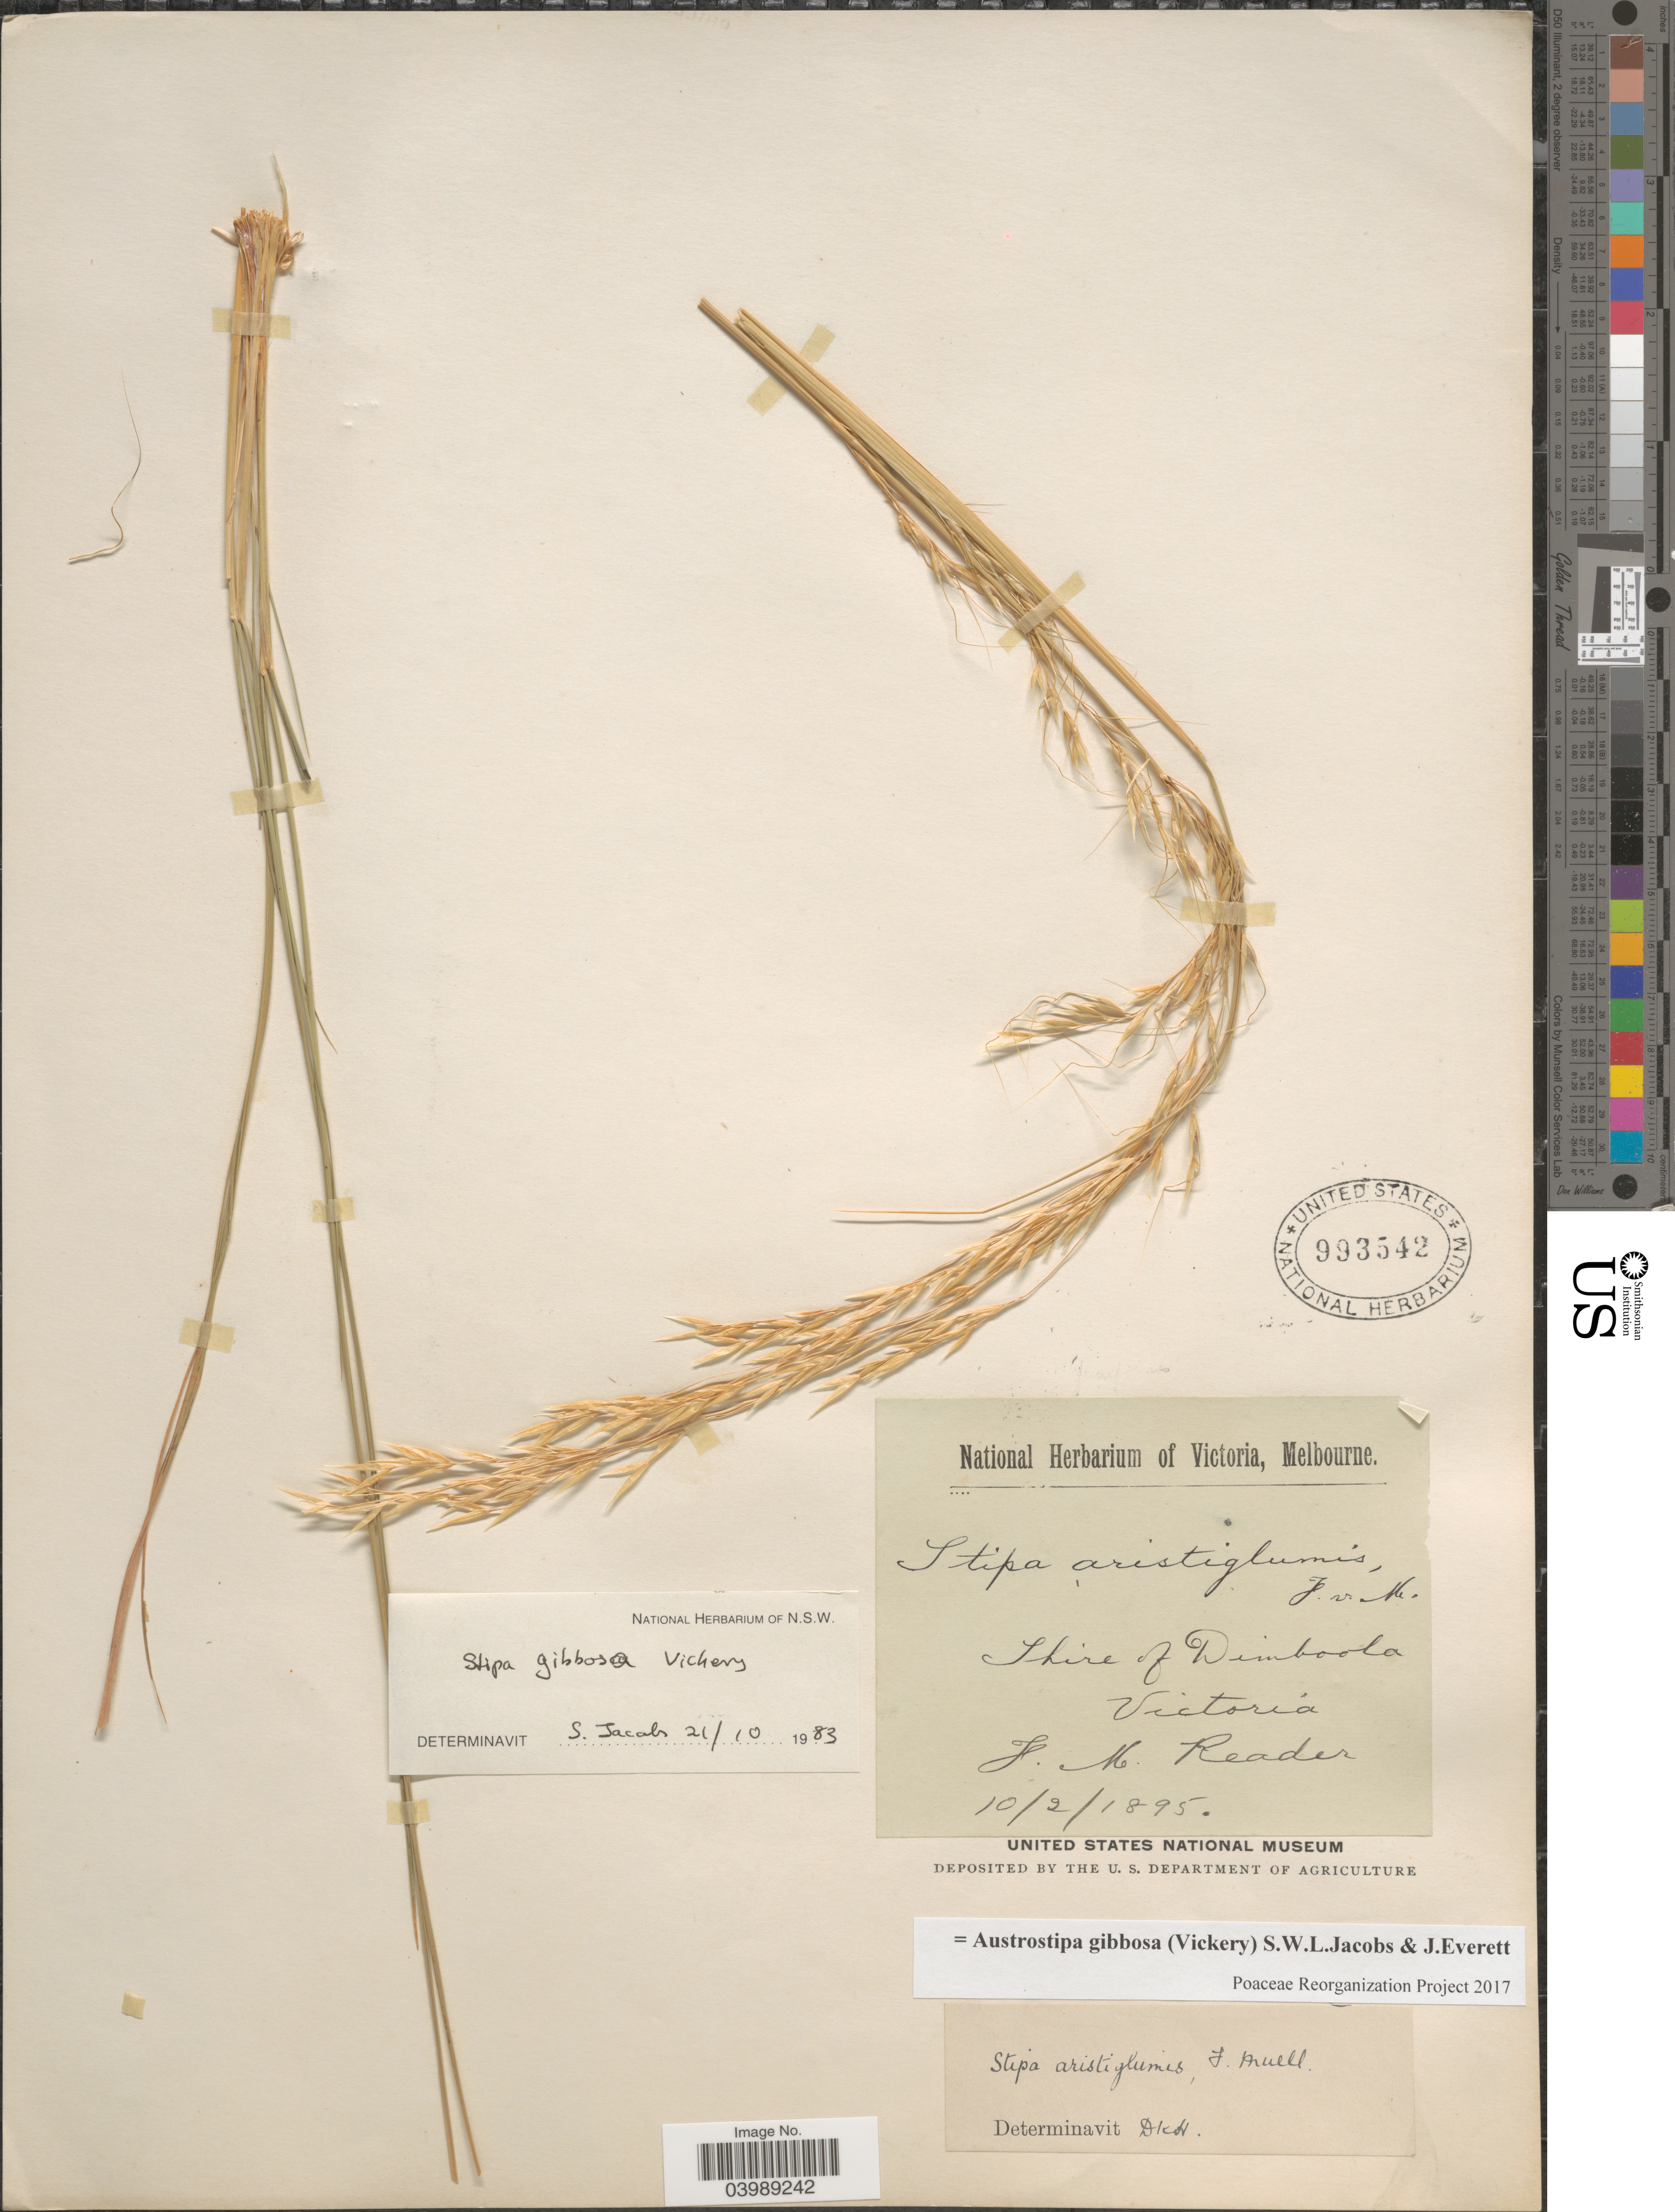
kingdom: Plantae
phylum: Tracheophyta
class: Liliopsida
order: Poales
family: Poaceae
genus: Austrostipa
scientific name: Austrostipa gibbosa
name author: (Vickery) S.W.L. Jacobs & J. Everett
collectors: F. Reader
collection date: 1895-02-10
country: Australia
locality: Shire of Dimboola. Victoria.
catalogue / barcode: US 993542